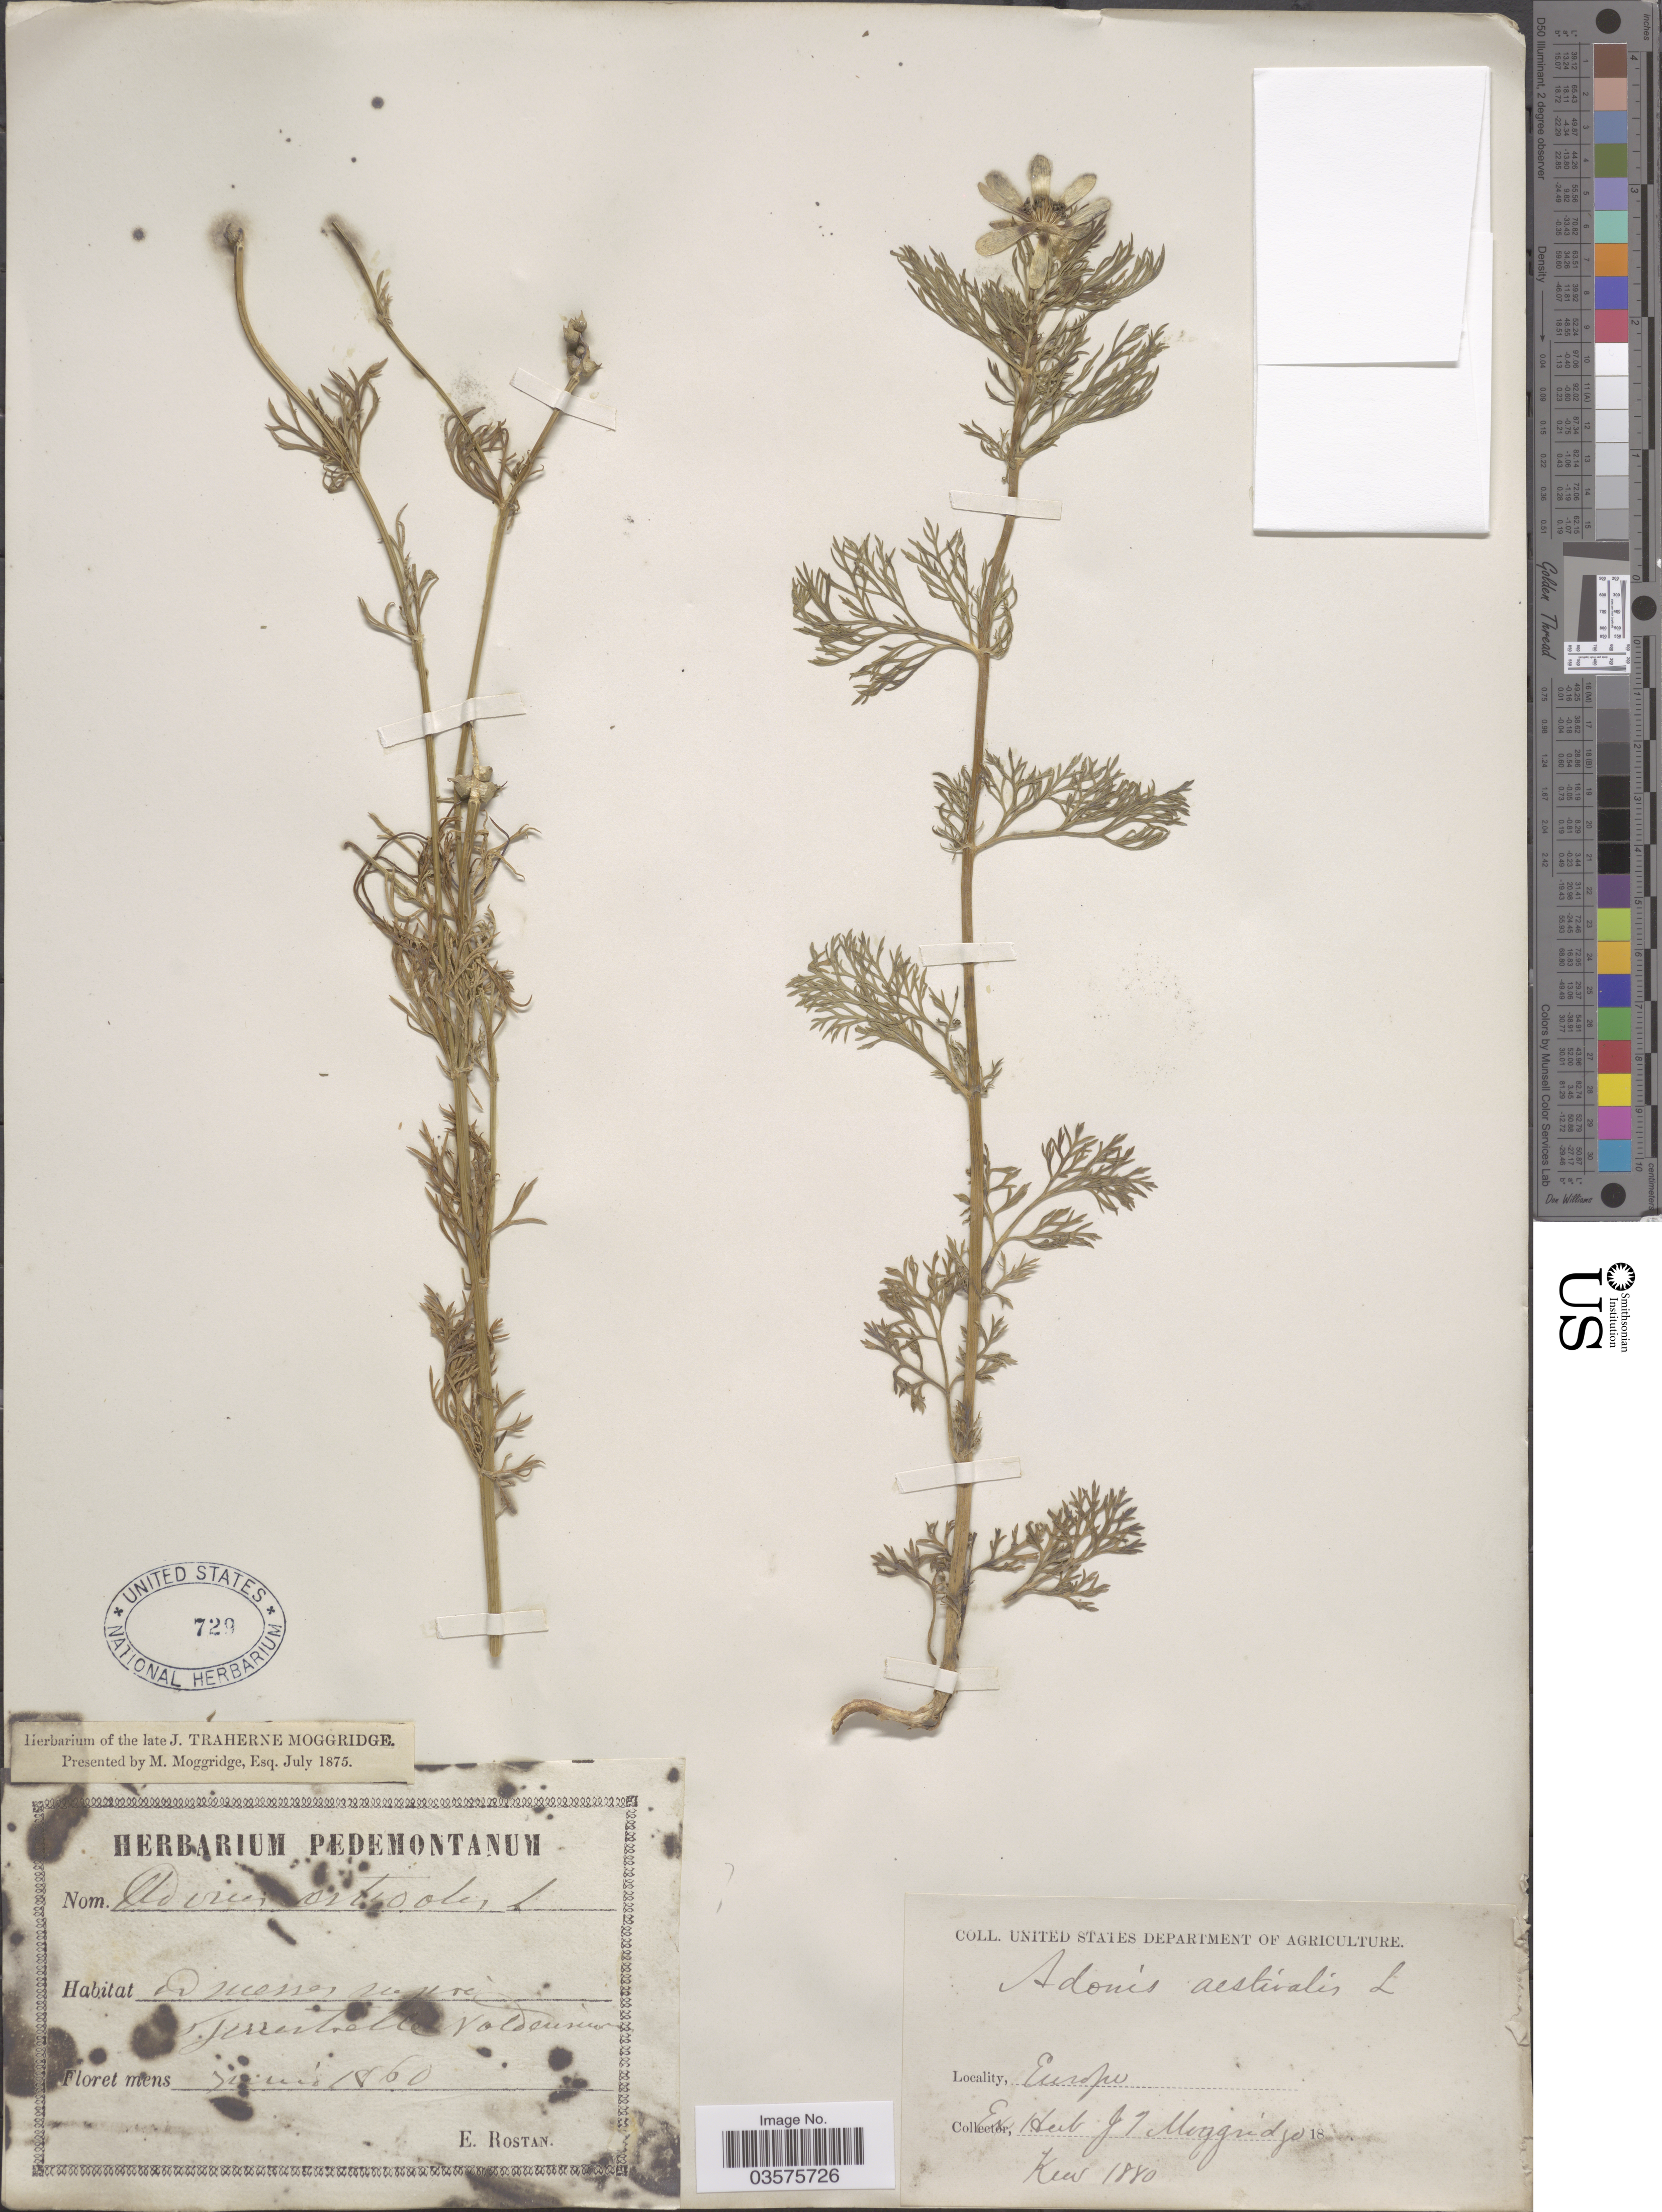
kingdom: Plantae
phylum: Tracheophyta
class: Magnoliopsida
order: Ranunculales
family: Ranunculaceae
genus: Adonis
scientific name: Adonis aestivalis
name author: L.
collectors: E. Rostan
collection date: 1860-06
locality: Djuesses supre Tamertralle Valdensia. [interpreted] Europe.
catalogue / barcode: US 729